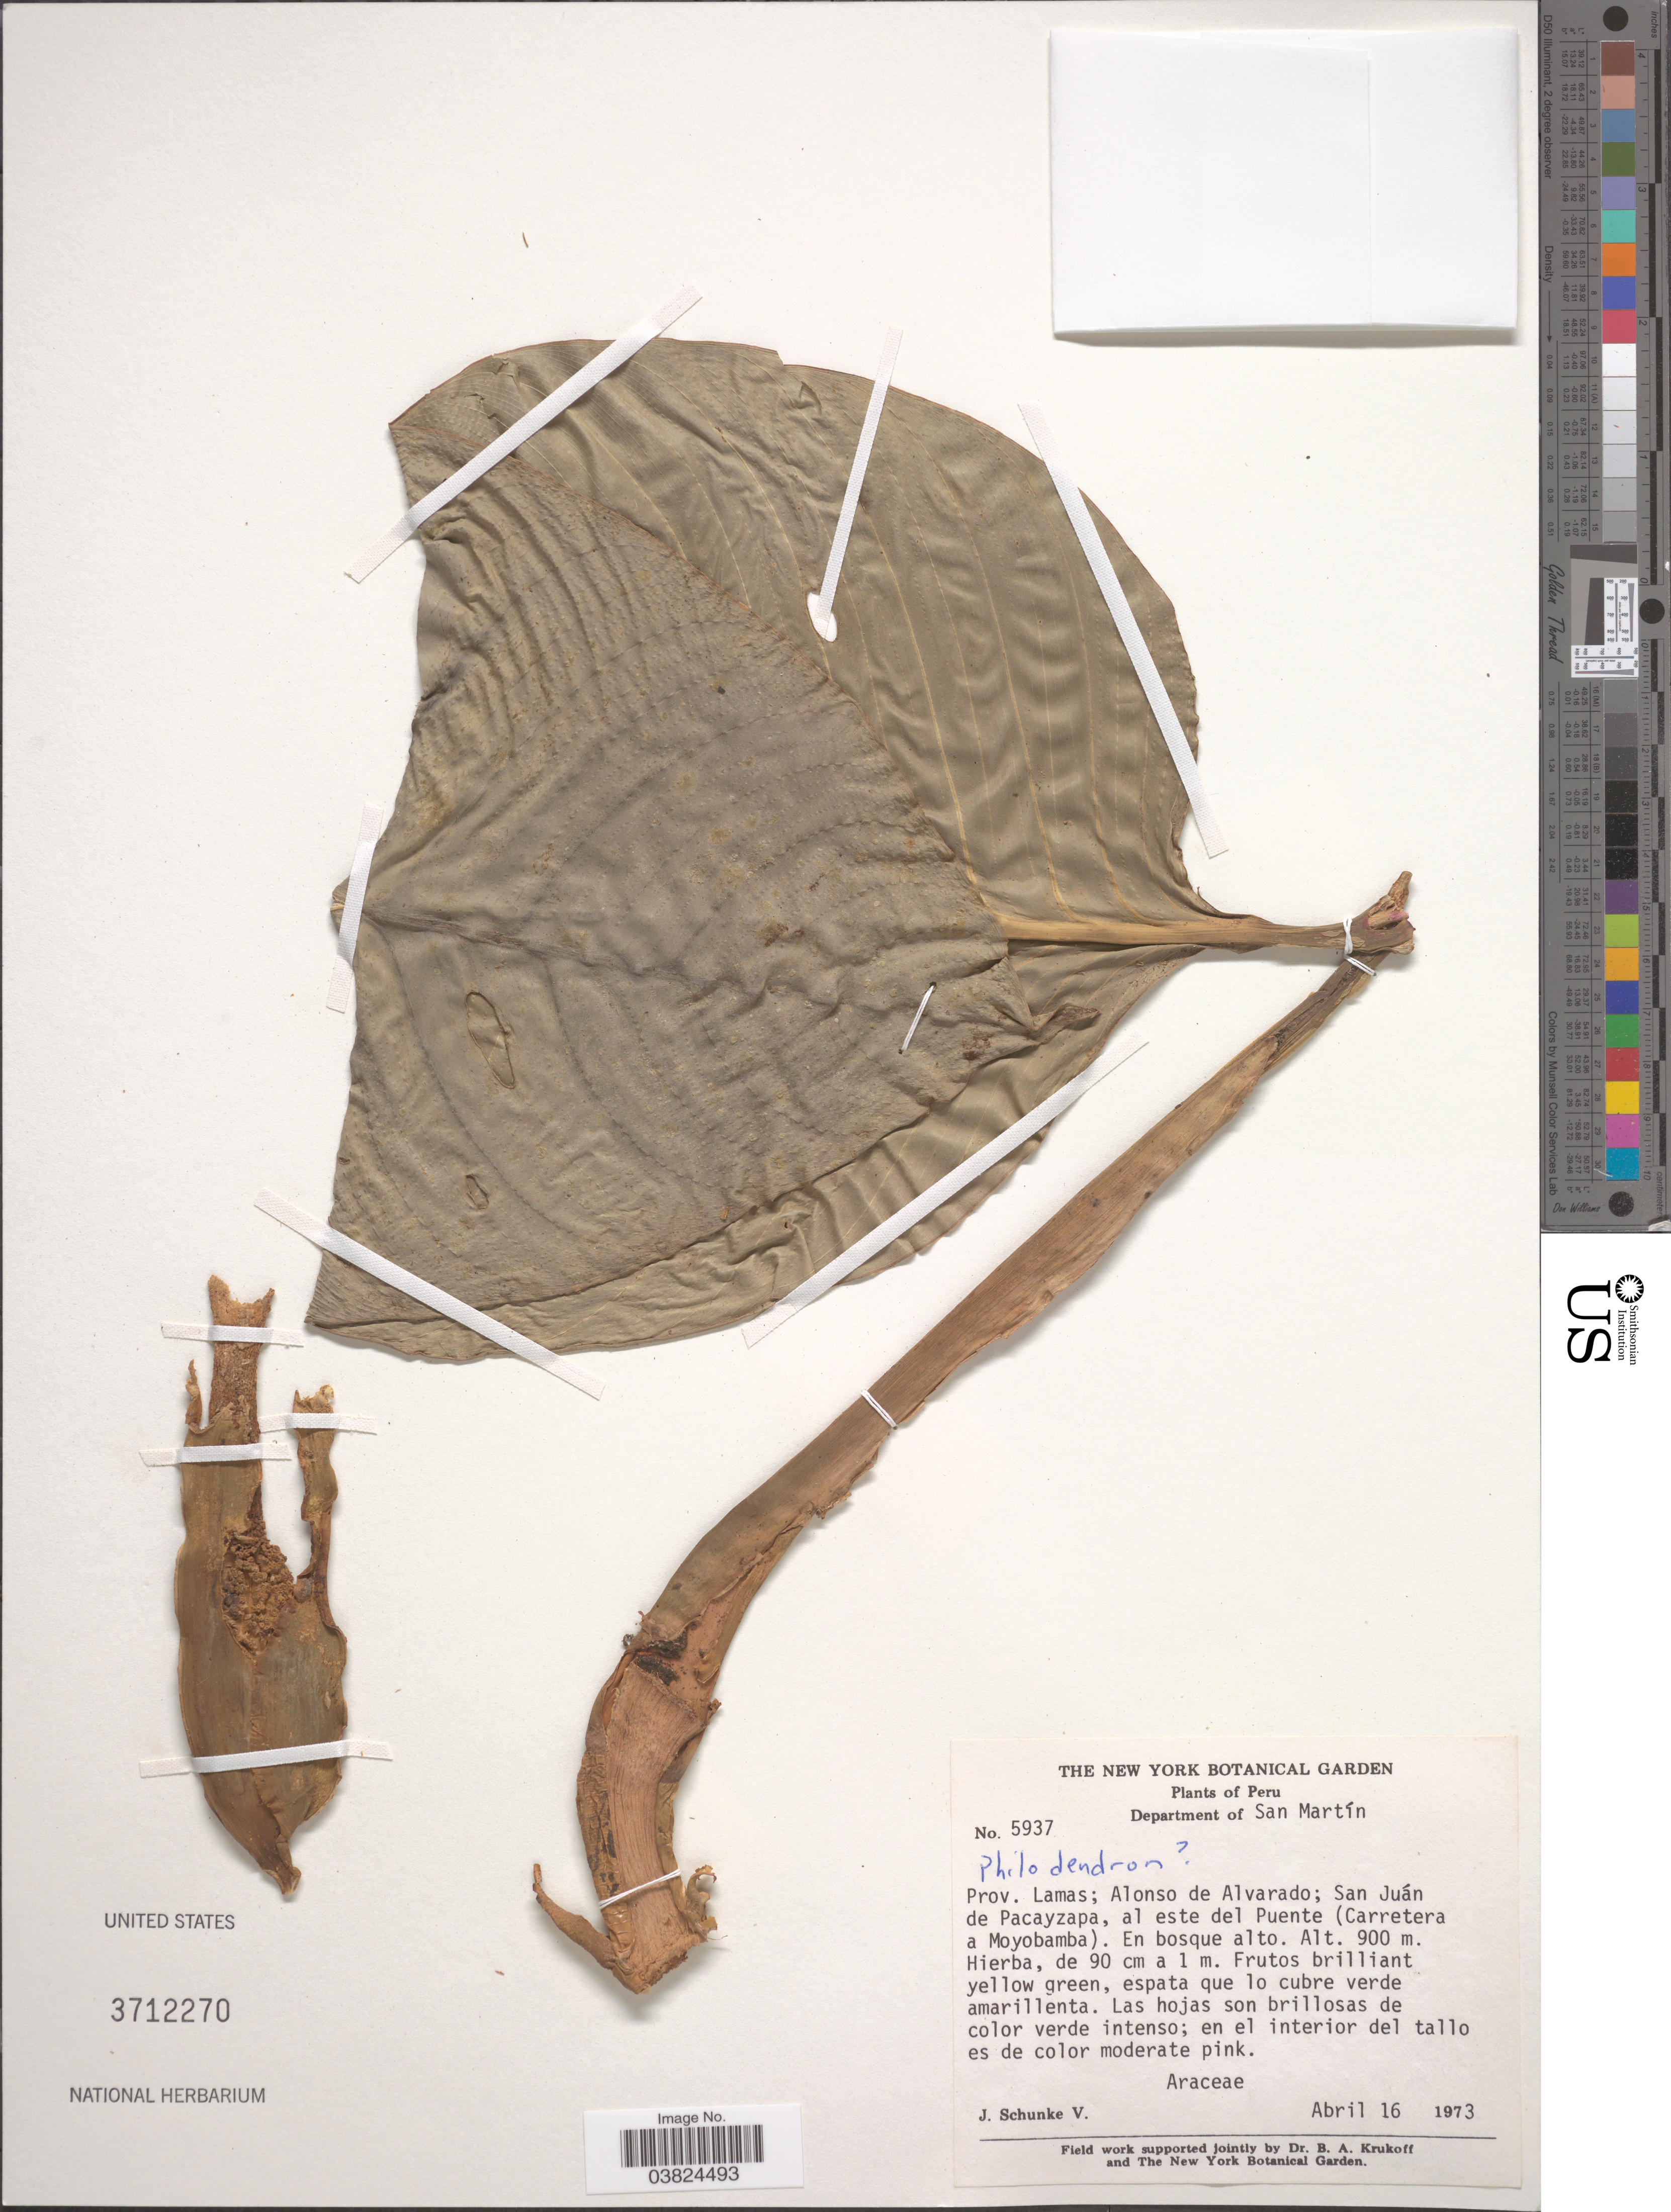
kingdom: Plantae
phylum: Tracheophyta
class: Liliopsida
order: Alismatales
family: Araceae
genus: Philodendron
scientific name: Philodendron sp.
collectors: J. Schunke Vigo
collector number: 5937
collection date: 1973-04-16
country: Peru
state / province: San Martín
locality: Department of San Martin. Prov. Lamas; Alonso de Alvarado; San Juán de Pacayzapa, al este del Puente (Carretera a Moyobamba).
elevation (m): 900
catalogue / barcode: US 3712270